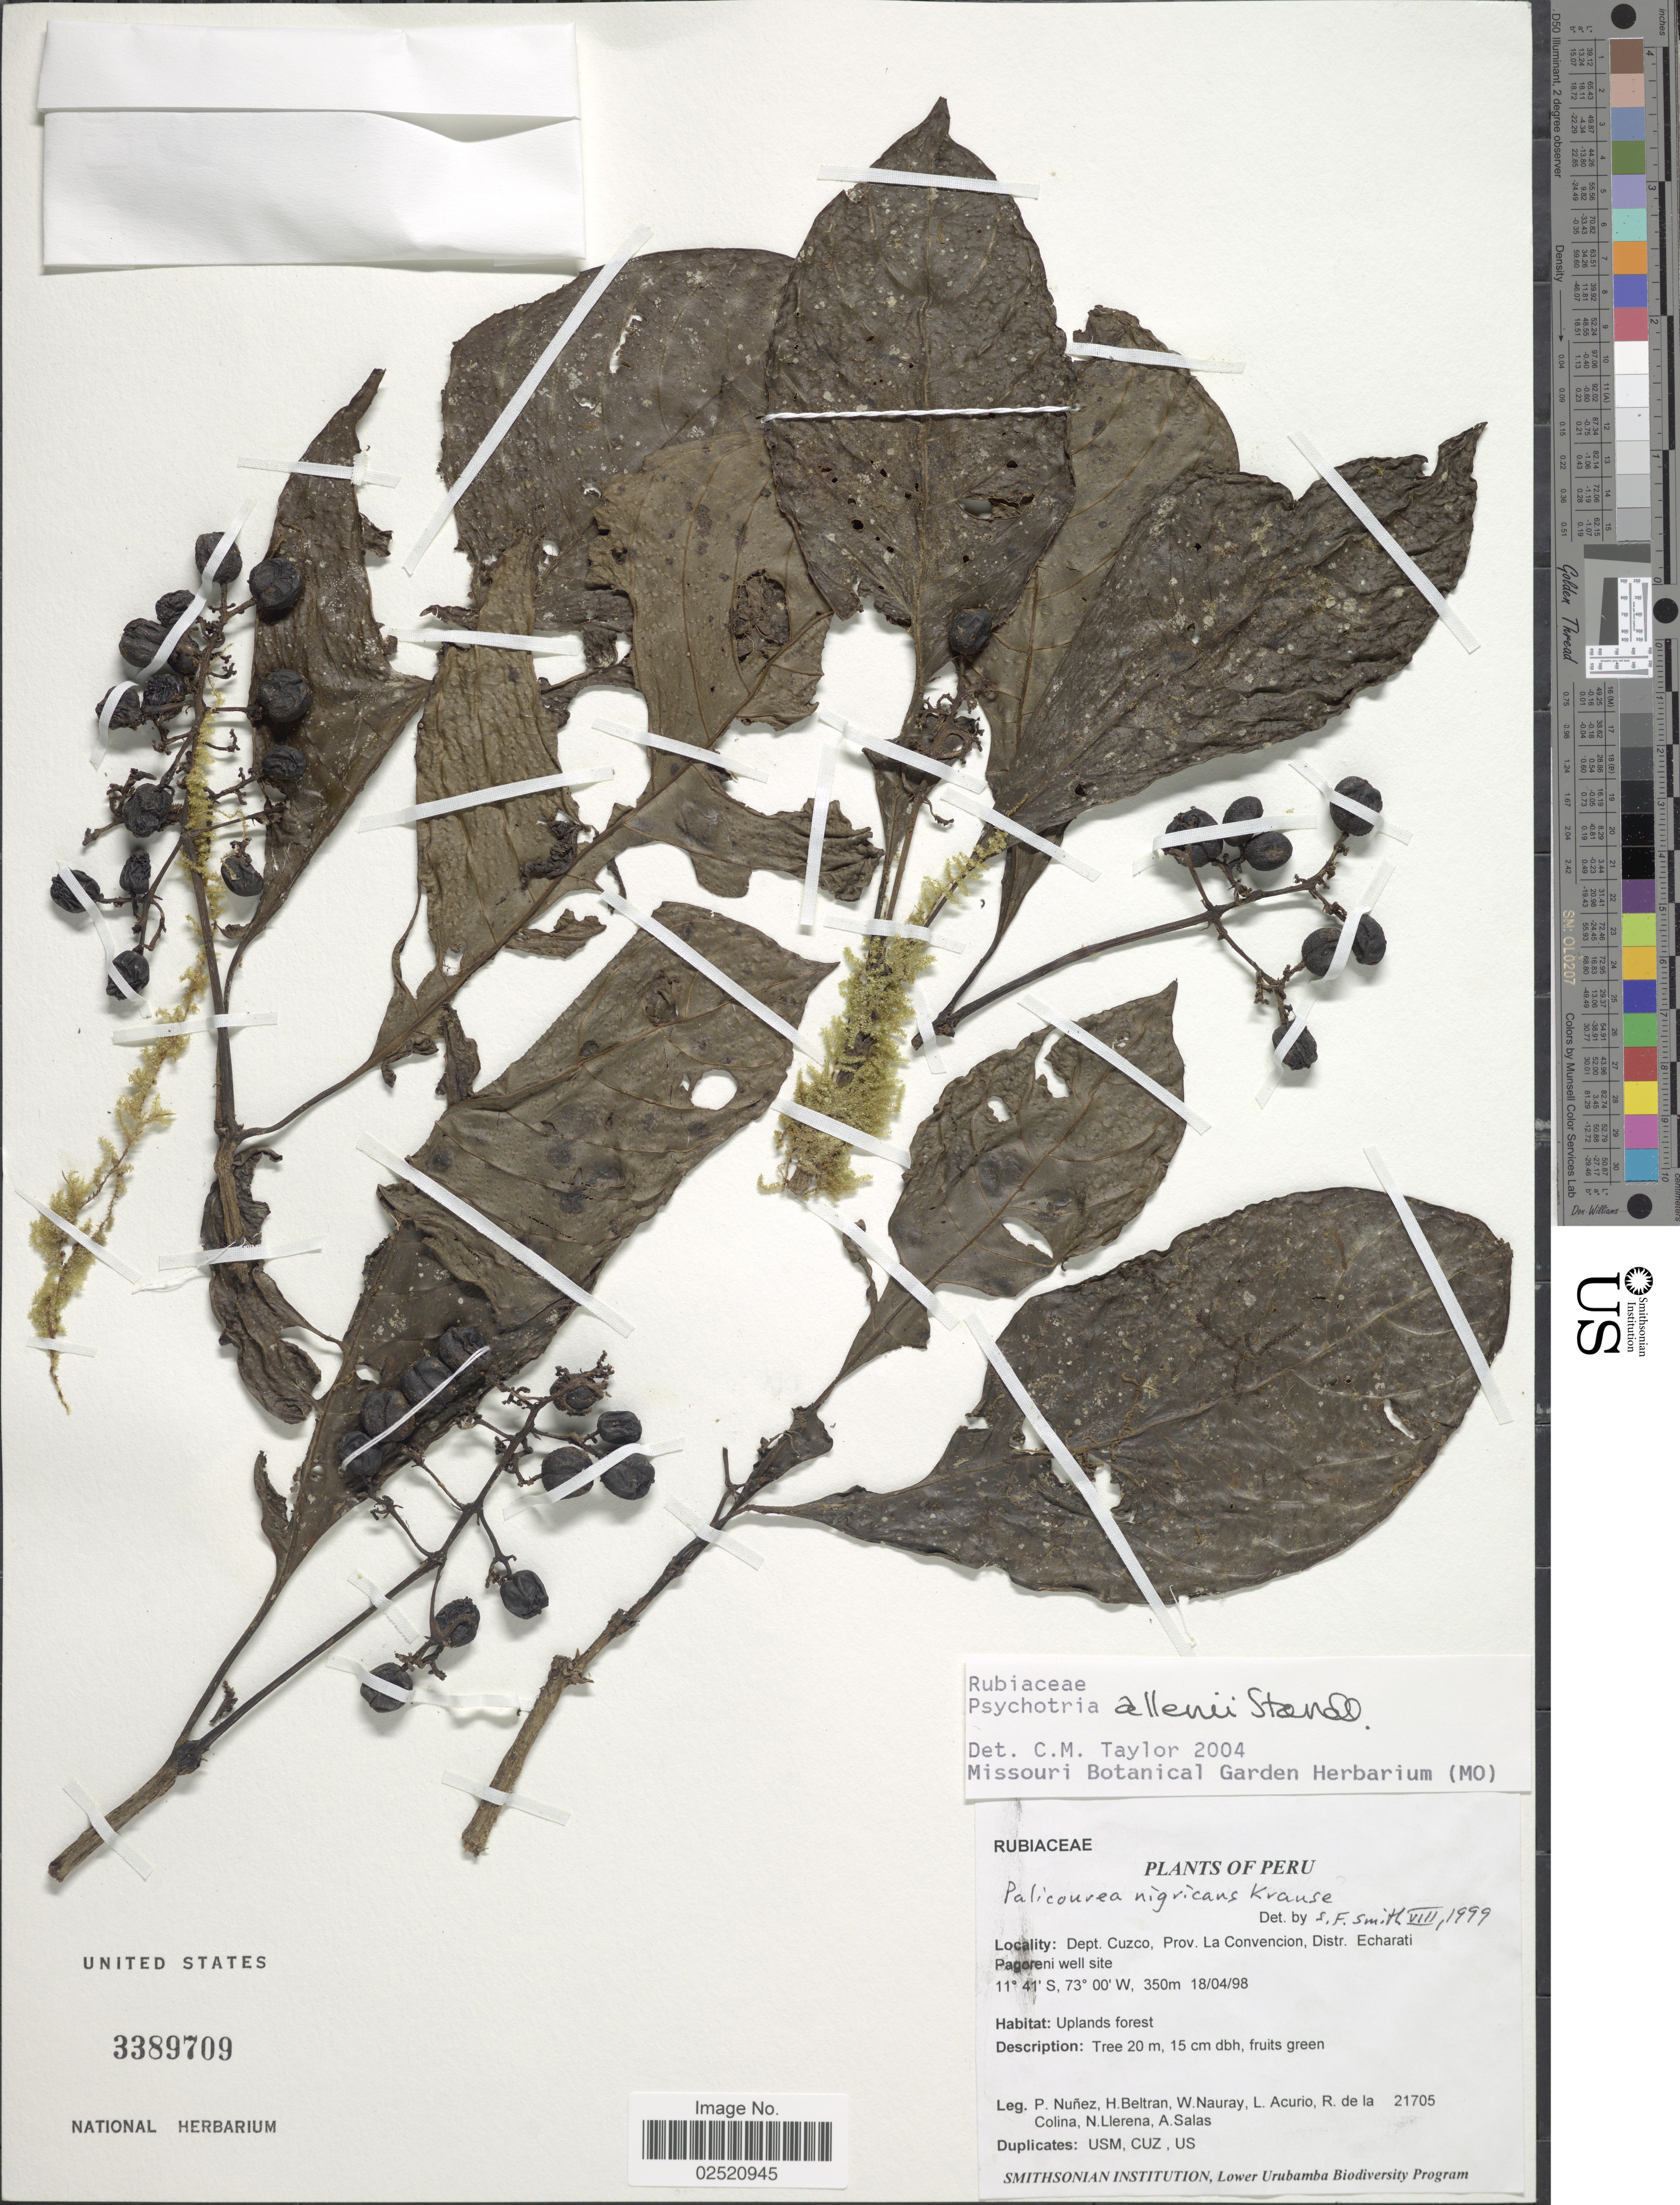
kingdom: Plantae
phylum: Tracheophyta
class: Magnoliopsida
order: Gentianales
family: Rubiaceae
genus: Psychotria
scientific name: Psychotria allenii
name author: Standl. in Woodson & Schery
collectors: P. Nuñez V., H. Beltran, W. Nauray, R. Colina & et al.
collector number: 21705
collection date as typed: Transcribed d/m/y: 18/4/98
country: Peru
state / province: Cusco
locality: Prov. La Convencion, Distr. Echarati, Pagoreni well site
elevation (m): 350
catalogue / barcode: US 3389709